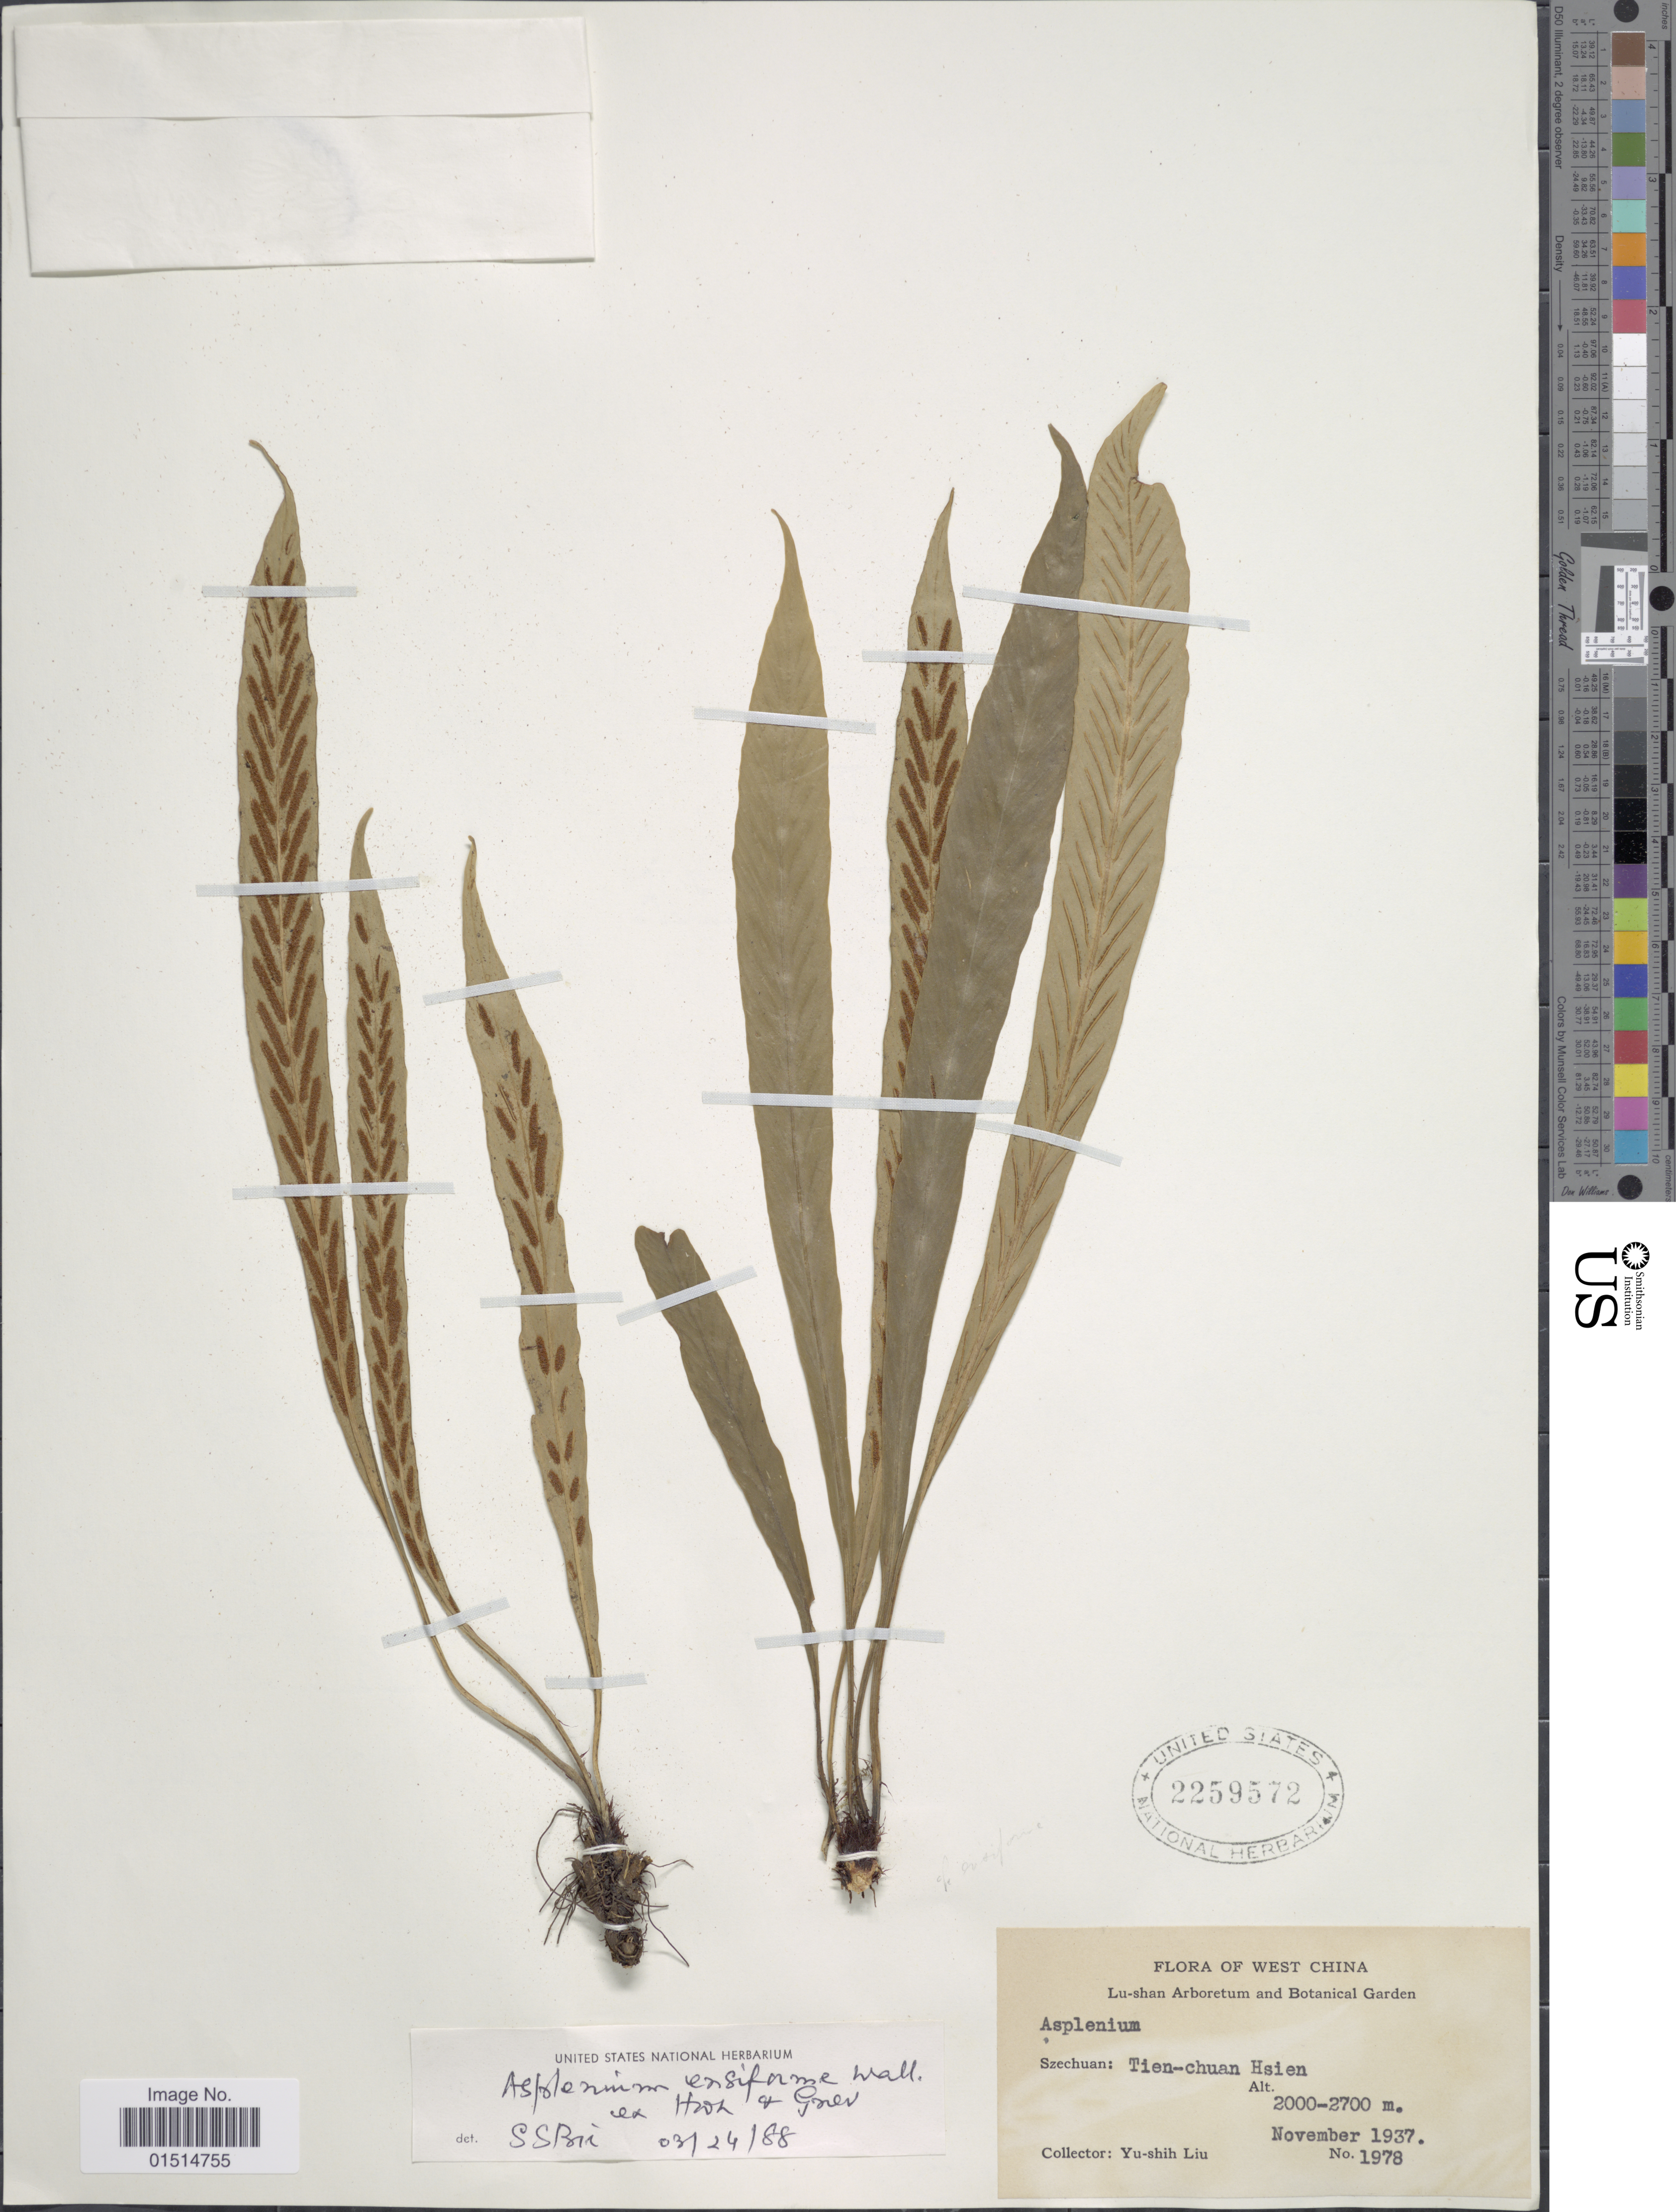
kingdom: Plantae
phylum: Tracheophyta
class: Polypodiopsida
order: Polypodiales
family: Aspleniaceae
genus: Asplenium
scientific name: Asplenium ensiforme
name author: Wall. ex Hook. & Grev.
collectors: Y.-S. Liu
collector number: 1978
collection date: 1937-11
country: China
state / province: Sichuan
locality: West China, Szechuan: Tien-chuan Hsien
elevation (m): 2000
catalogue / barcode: US 2259572